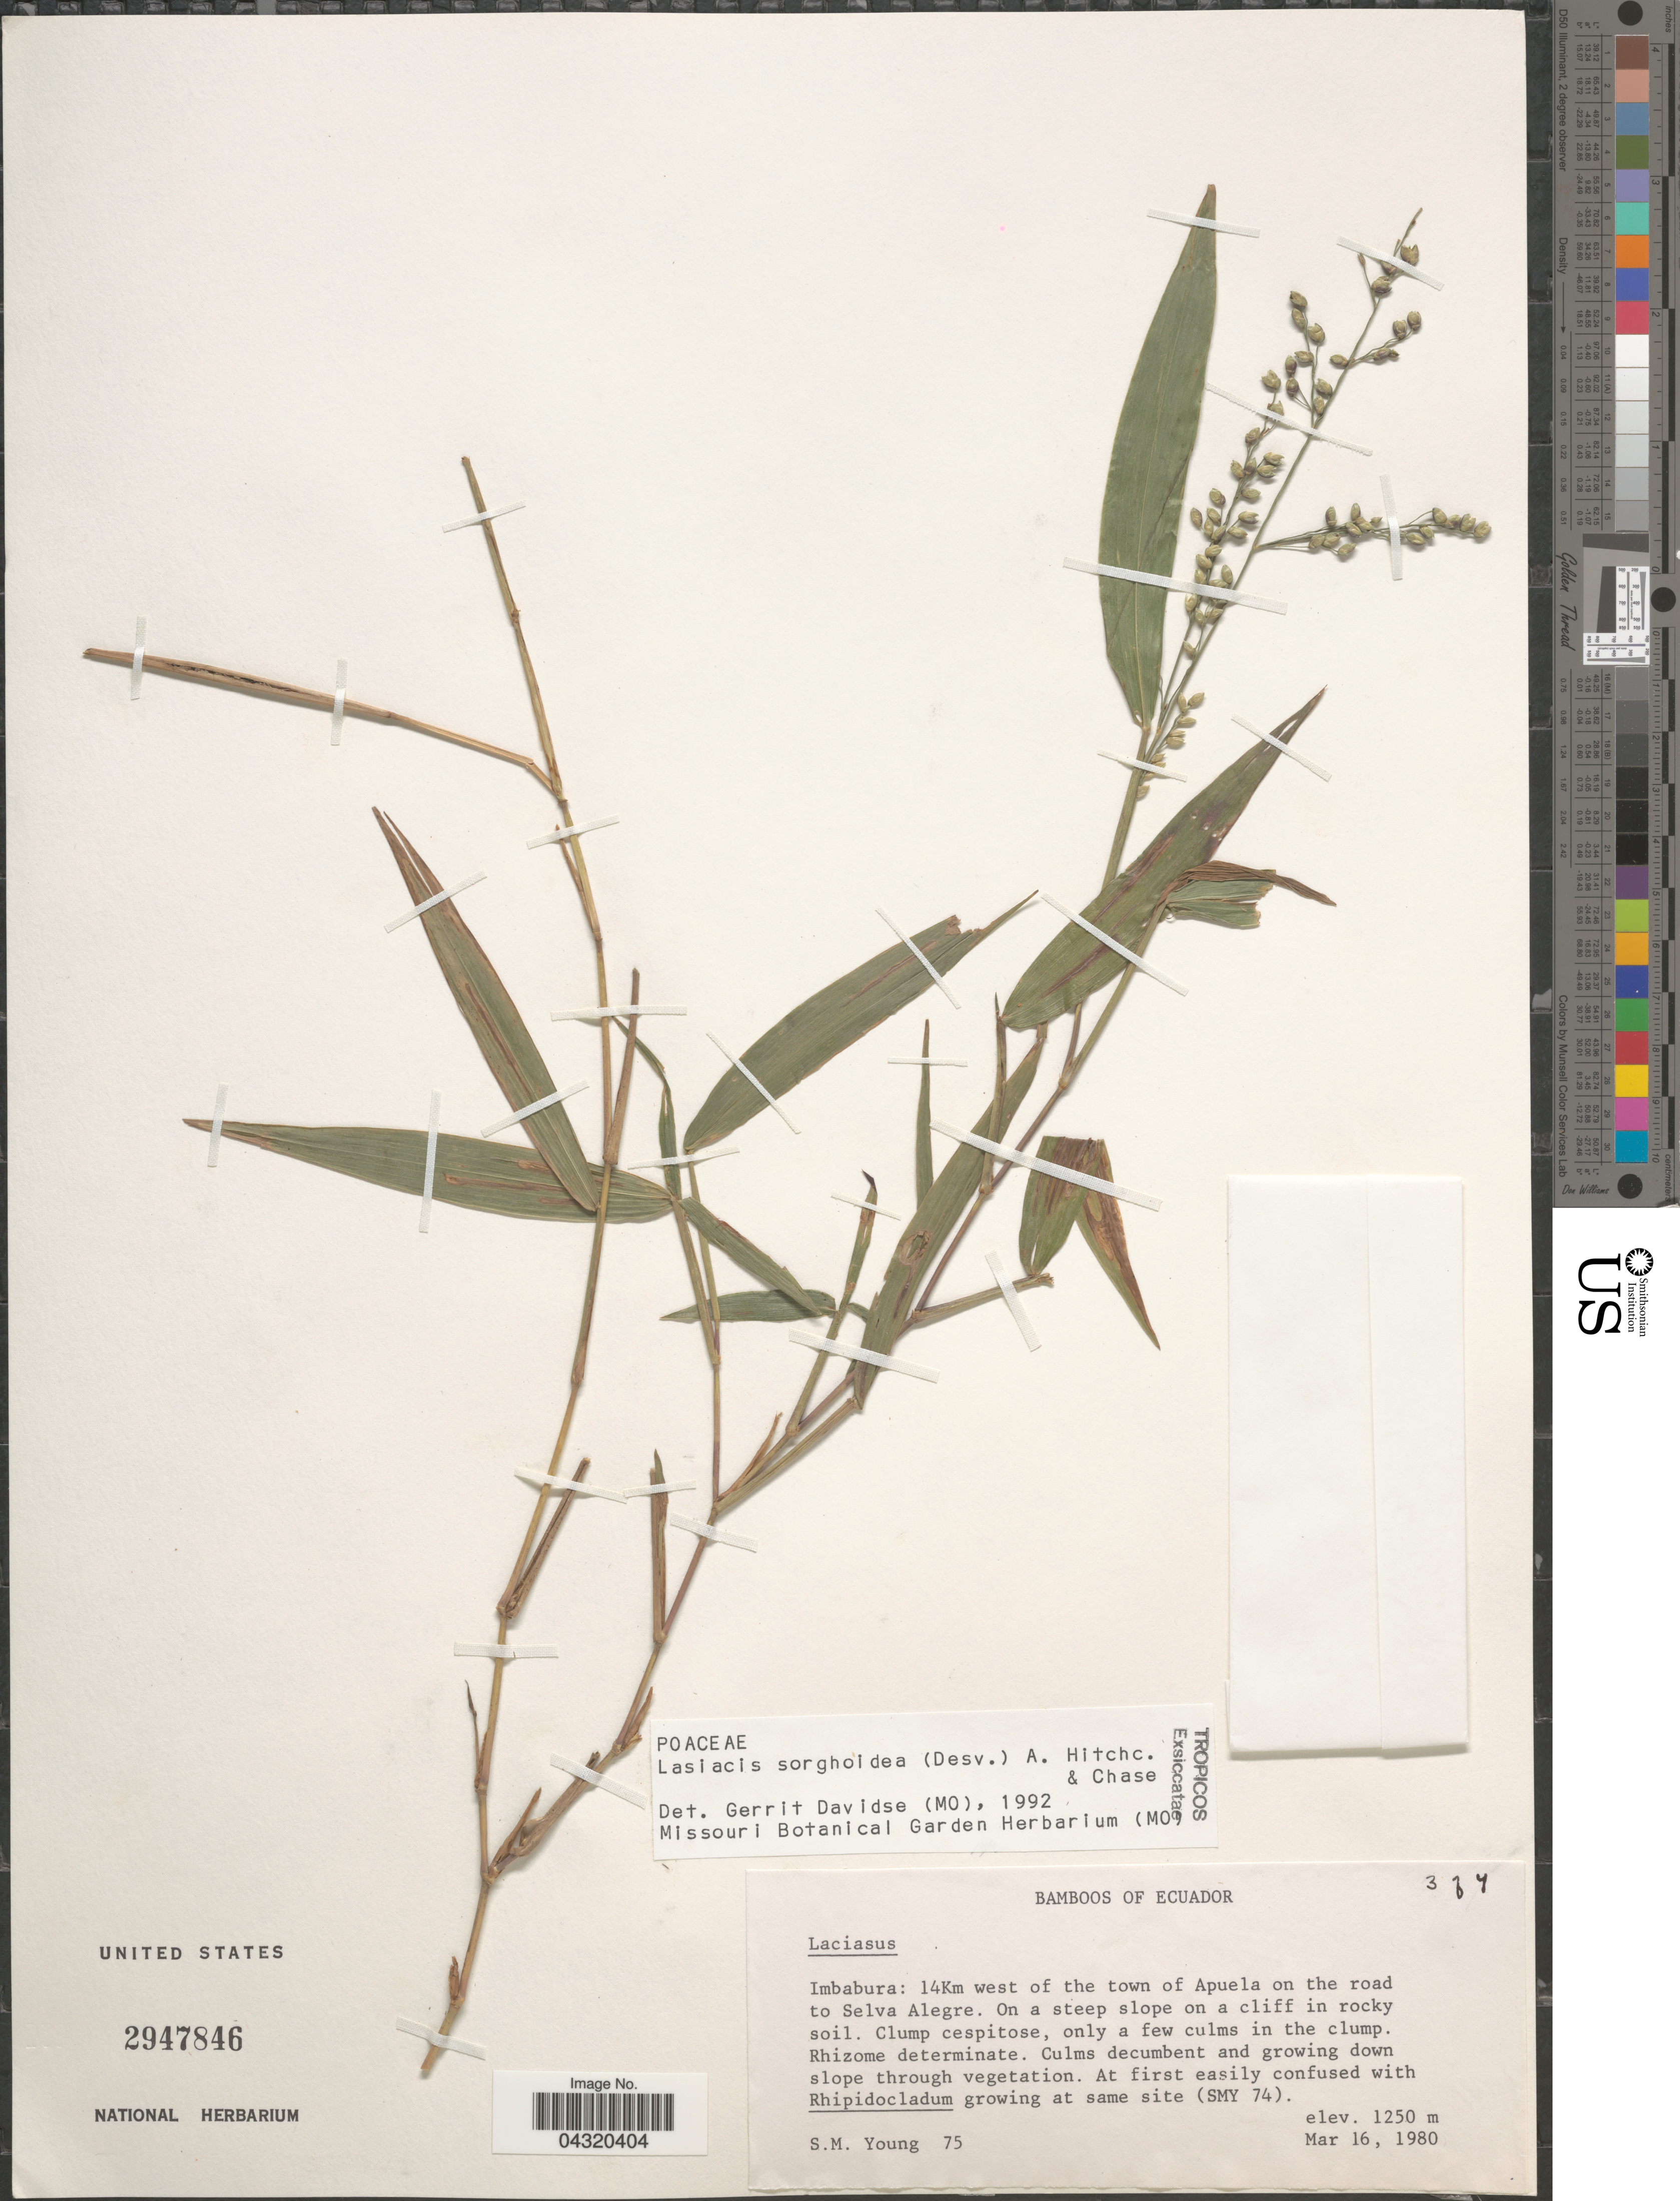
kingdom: Plantae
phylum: Tracheophyta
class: Liliopsida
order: Poales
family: Poaceae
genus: Lasiacis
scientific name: Lasiacis sorghoidea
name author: (Desv. ex Ham.) Hitchc. & Chase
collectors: S. Young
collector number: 75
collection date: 1980-03-16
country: Ecuador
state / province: Imbabura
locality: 14Km west of the town of Apuela on the road to Selva Alegre. On a steep slope on a cliff in rocky soil.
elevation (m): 1250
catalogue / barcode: US 2947846